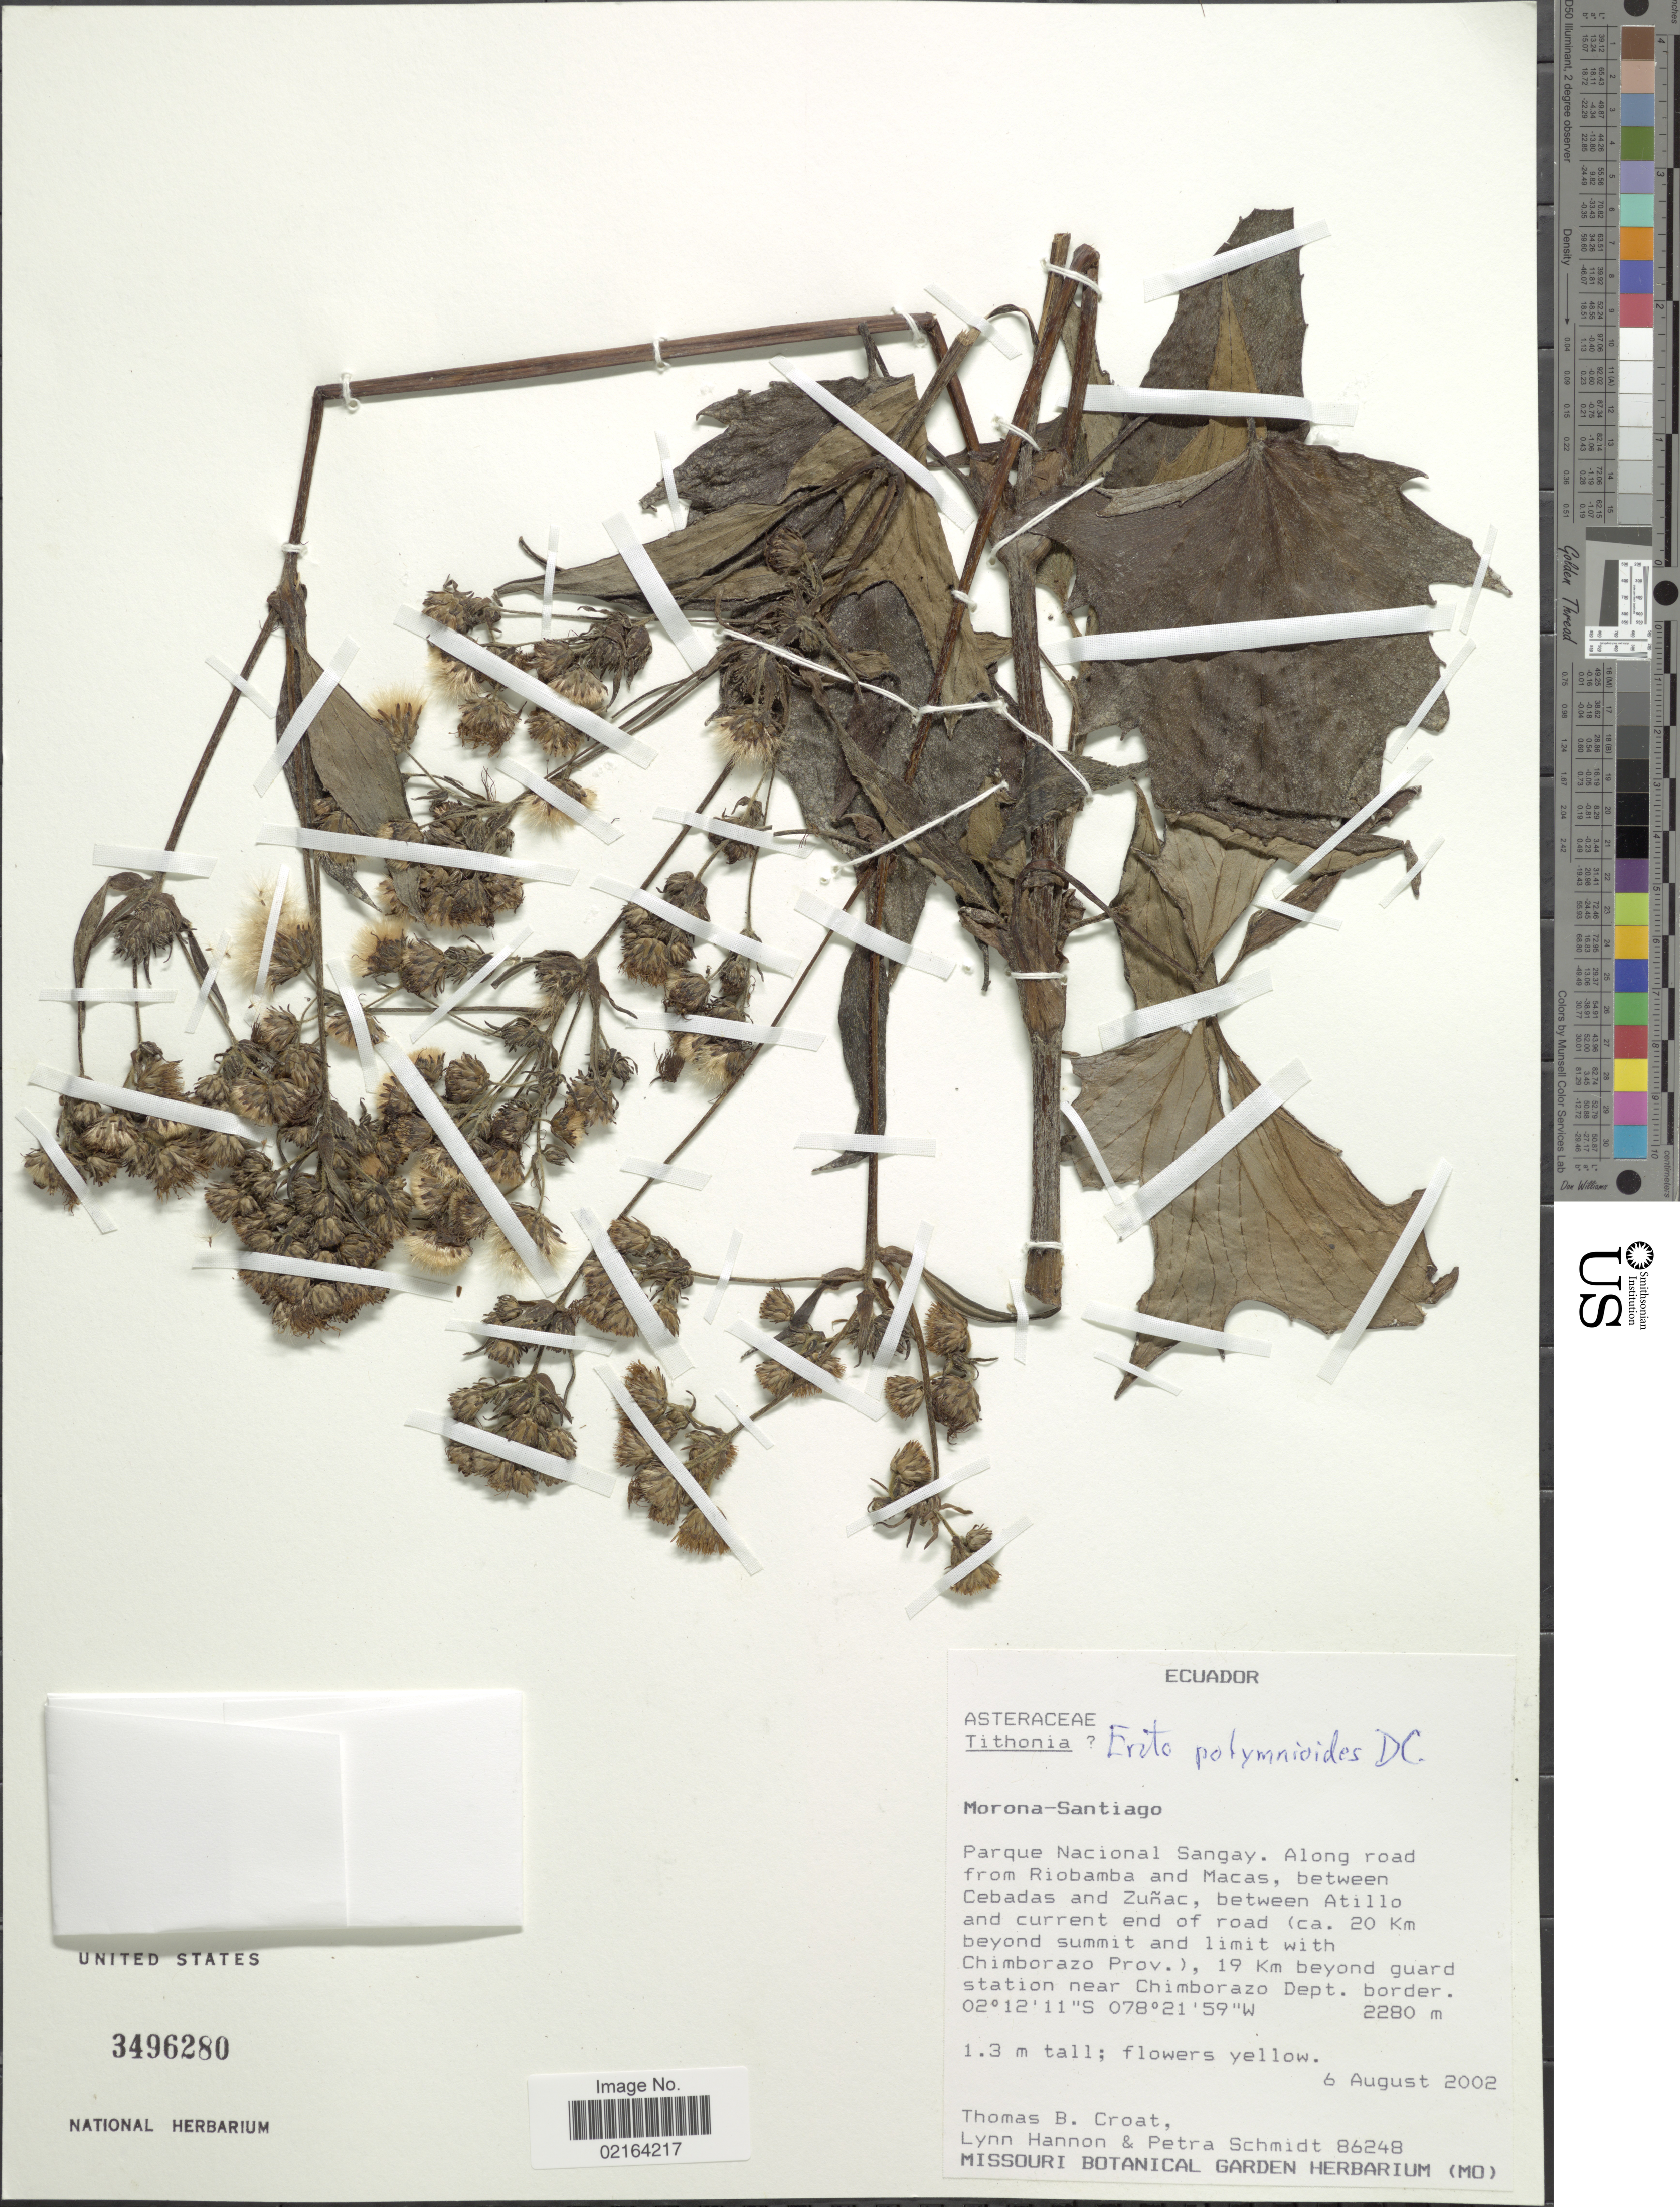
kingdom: Plantae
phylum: Tracheophyta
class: Magnoliopsida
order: Asterales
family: Asteraceae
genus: Erato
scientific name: Erato polymnioides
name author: DC.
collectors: T. B. Croat, L. Hannon & P. Schmidt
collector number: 86248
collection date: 2002-08-06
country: Ecuador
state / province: Morona-Santiago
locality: Morona-Santiago, Parque Nacional Sangay, Along road from Riobamba and Macas, between Cebadas and Zunac, between Atillo and current end of road (20 km beyond summit and limit with Chimborazo Prov.), 19 Km beyond guard station near Chimborazo, Dept. border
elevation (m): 2280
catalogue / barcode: US 3496280